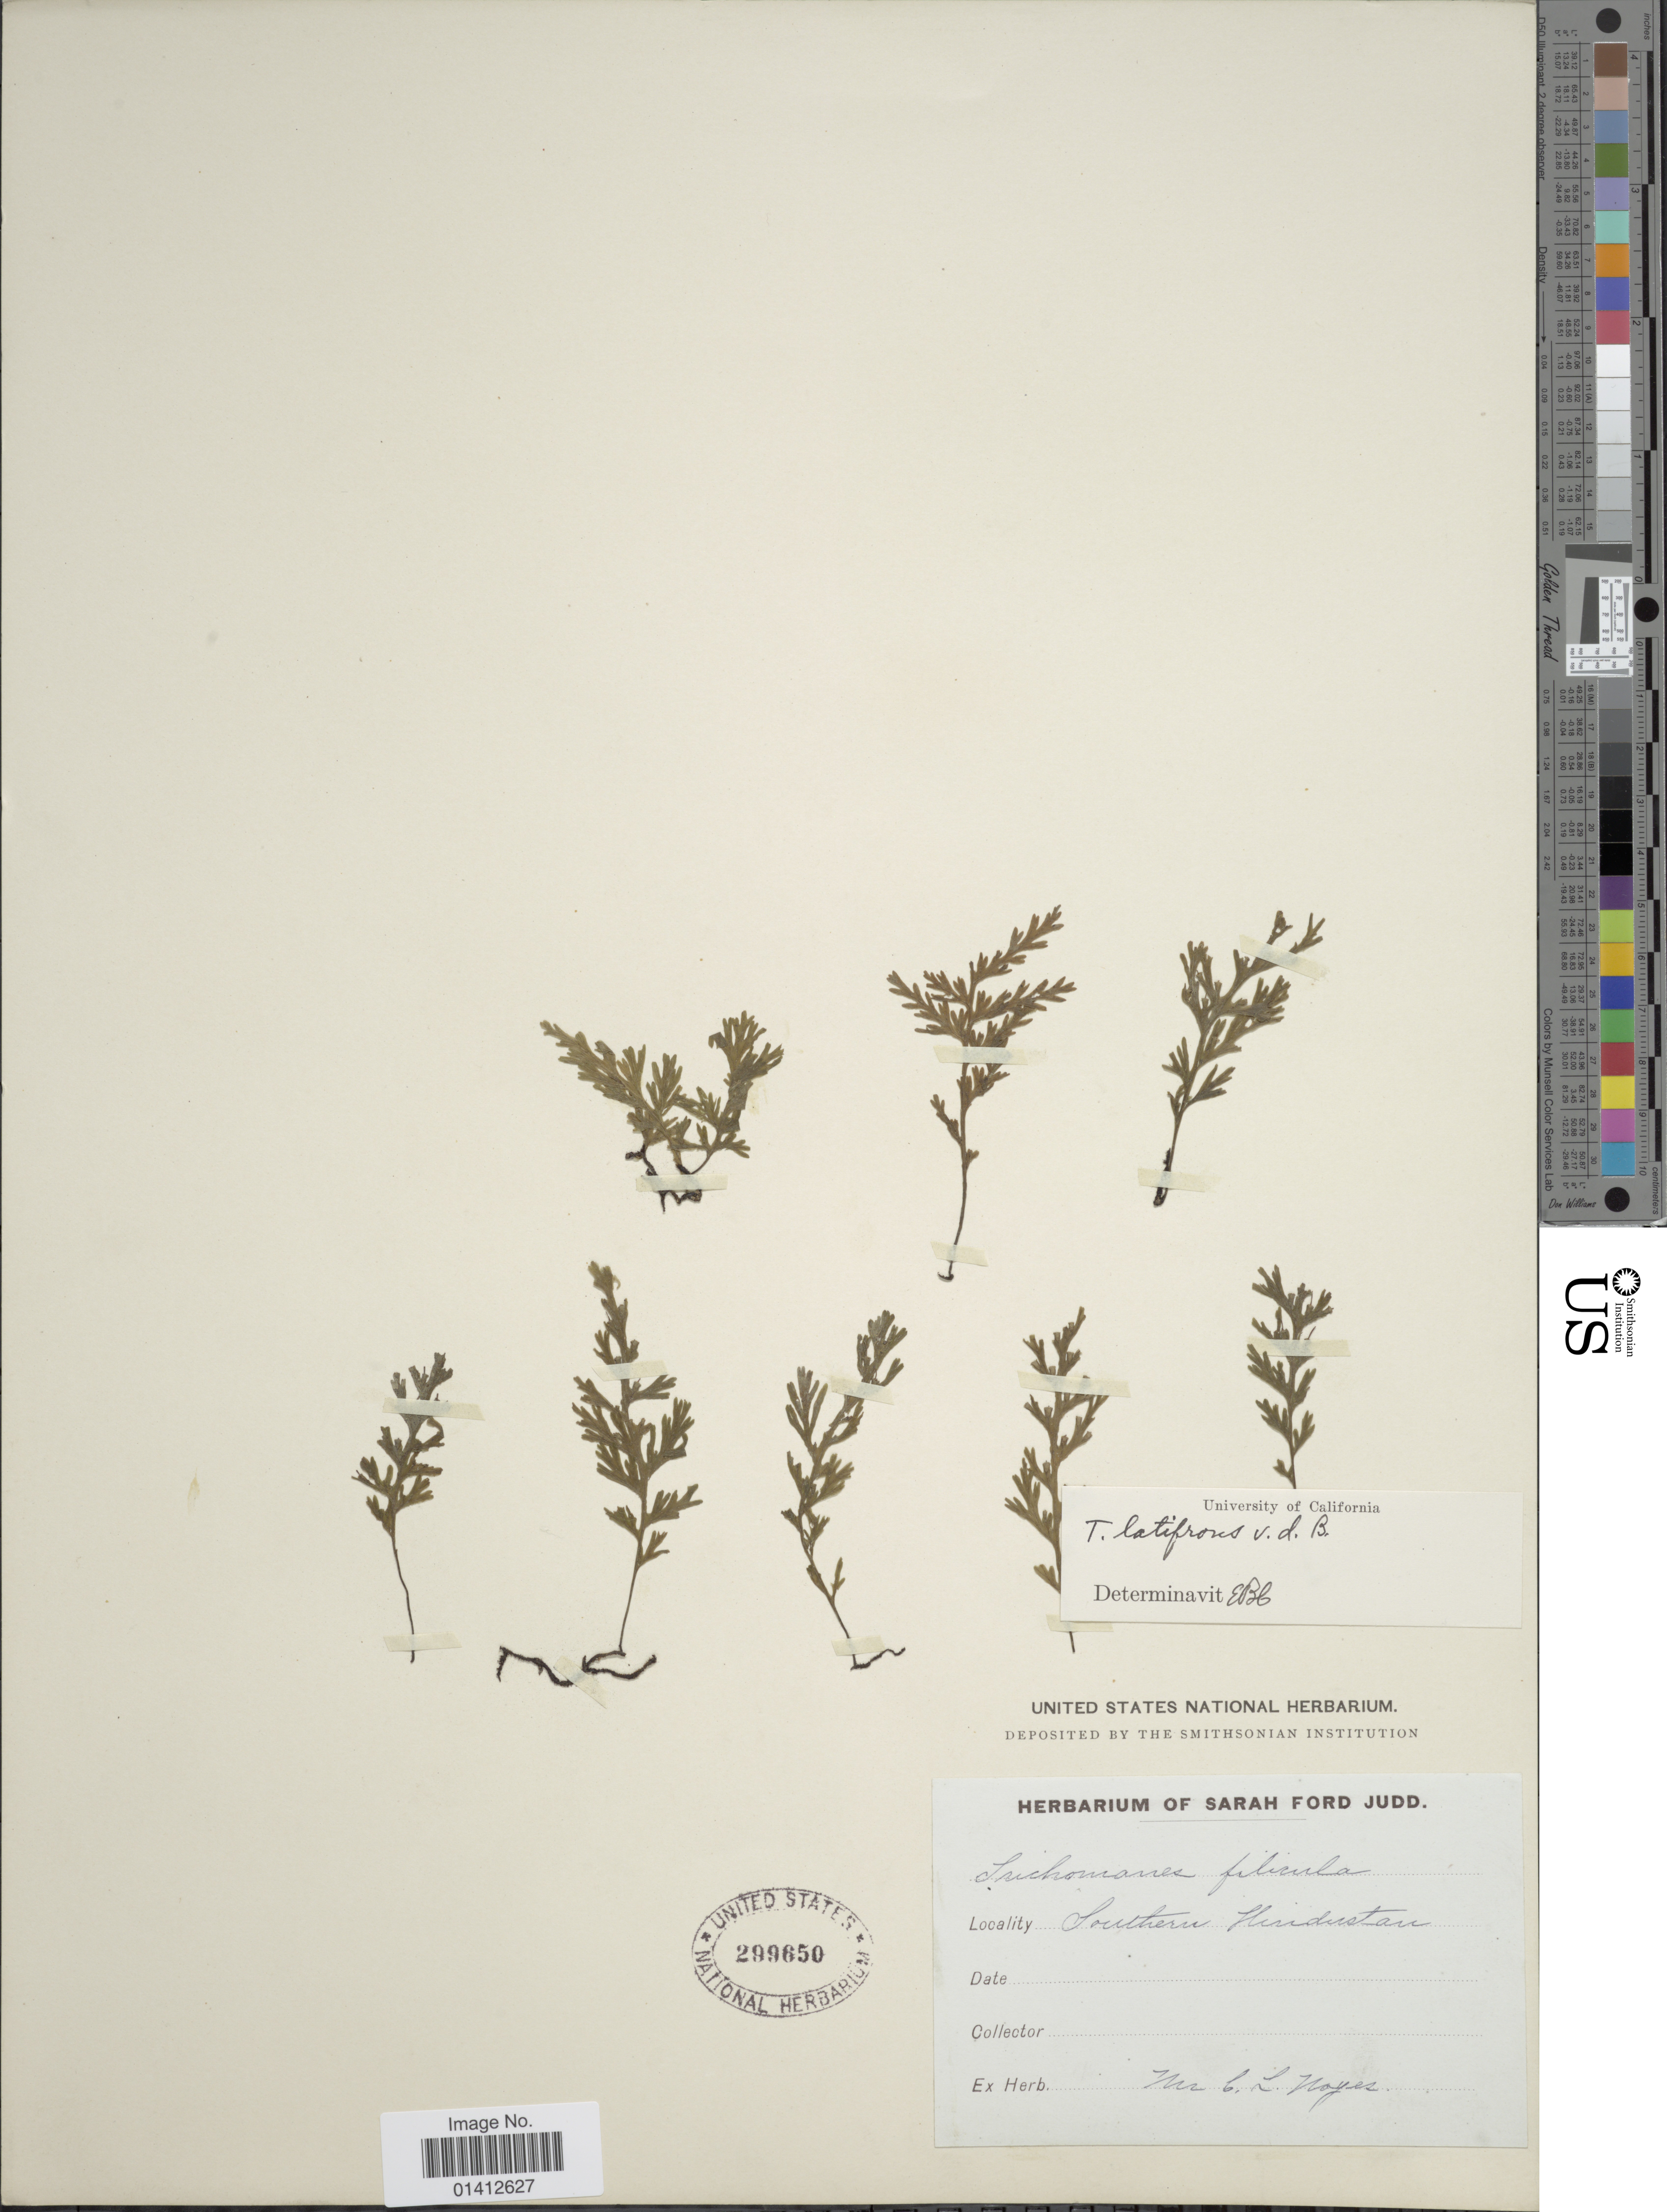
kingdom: Plantae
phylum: Tracheophyta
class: Polypodiopsida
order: Hymenophyllales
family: Hymenophyllaceae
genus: Crepidomanes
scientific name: Crepidomanes latifrons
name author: (Bosch) Ching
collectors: N. Noyes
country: India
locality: Southern Hindustan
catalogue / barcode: US 299650